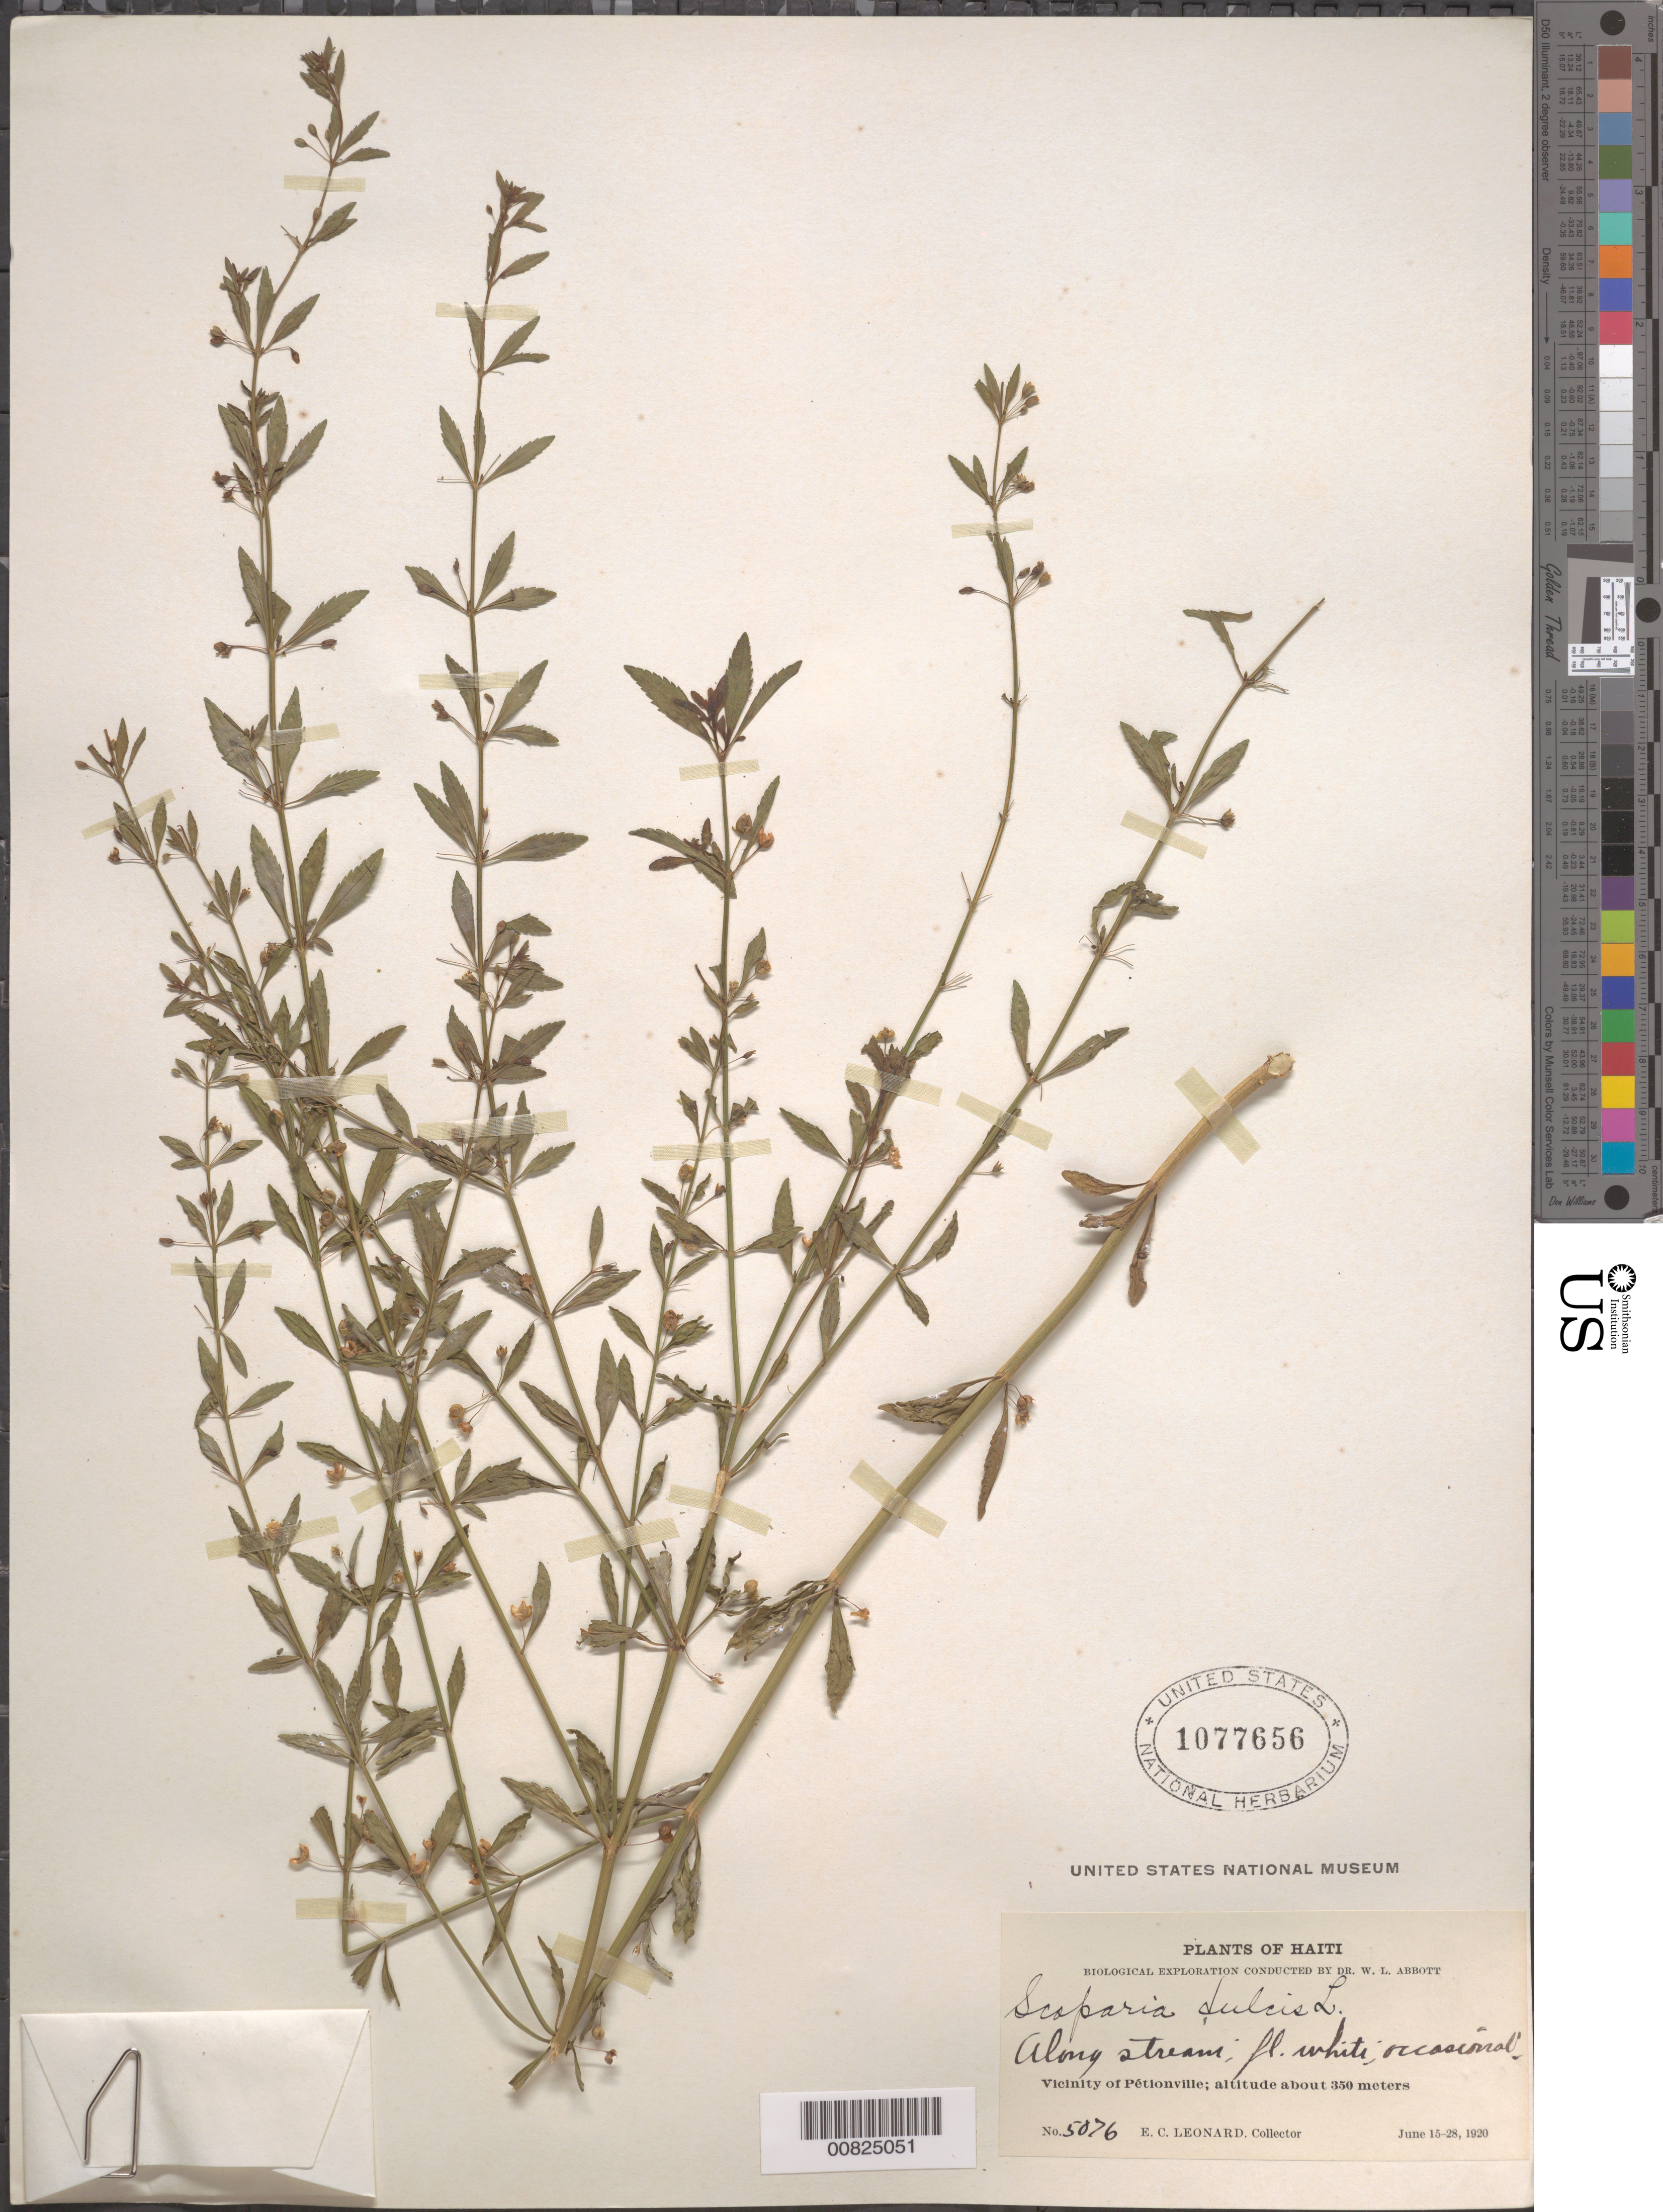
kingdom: Plantae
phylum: Tracheophyta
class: Magnoliopsida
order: Lamiales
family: Plantaginaceae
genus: Scoparia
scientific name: Scoparia dulcis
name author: L.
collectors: E. C. Leonard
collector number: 5076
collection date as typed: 15 Jun 1920 to 28 Jun 1920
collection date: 1920-06-15/1920-06-28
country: Haiti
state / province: Ouest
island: Hispaniola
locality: Vicinity of Pétionville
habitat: Along stream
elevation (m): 350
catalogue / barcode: US 1077656